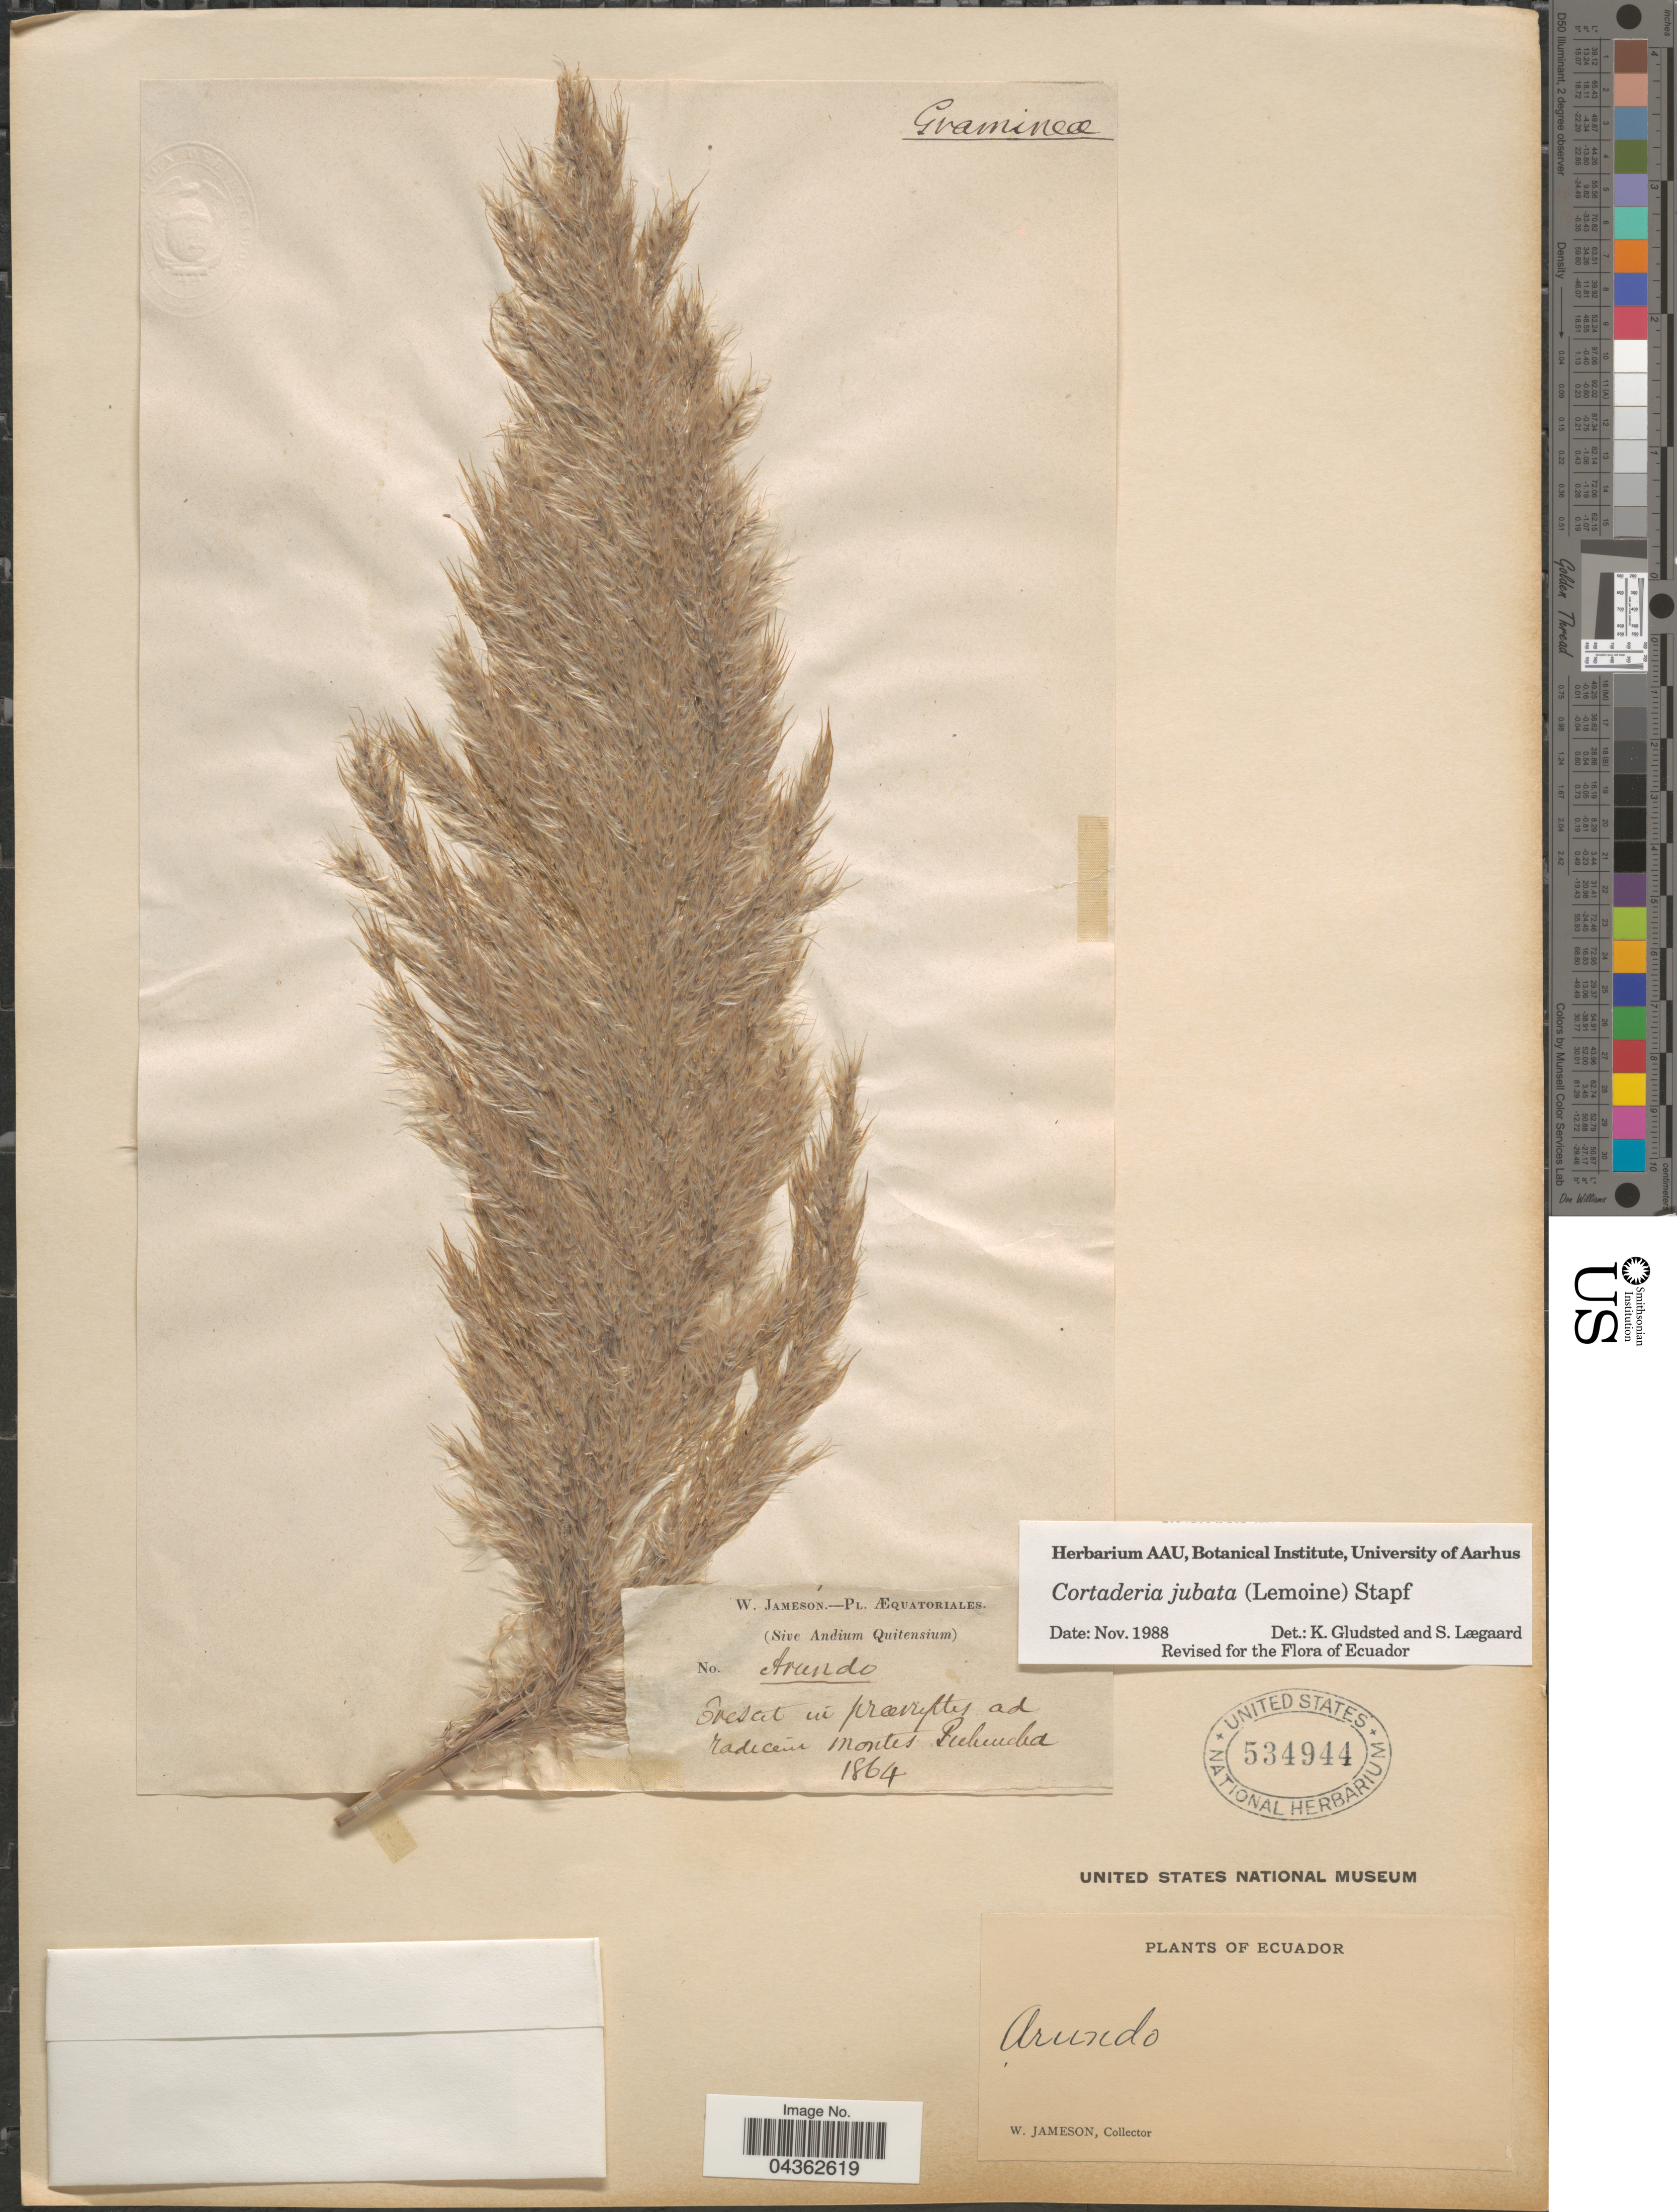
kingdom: Plantae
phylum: Tracheophyta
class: Liliopsida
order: Poales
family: Poaceae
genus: Cortaderia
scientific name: Cortaderia jubata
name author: (Lemoine) Stapf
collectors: W. Jameson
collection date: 1864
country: Ecuador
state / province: Pichincha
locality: Æquatorialis. (Sive Andium Quitensium). Crescit in praeruptis ad radicem montes Pichincha.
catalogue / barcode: US 534944